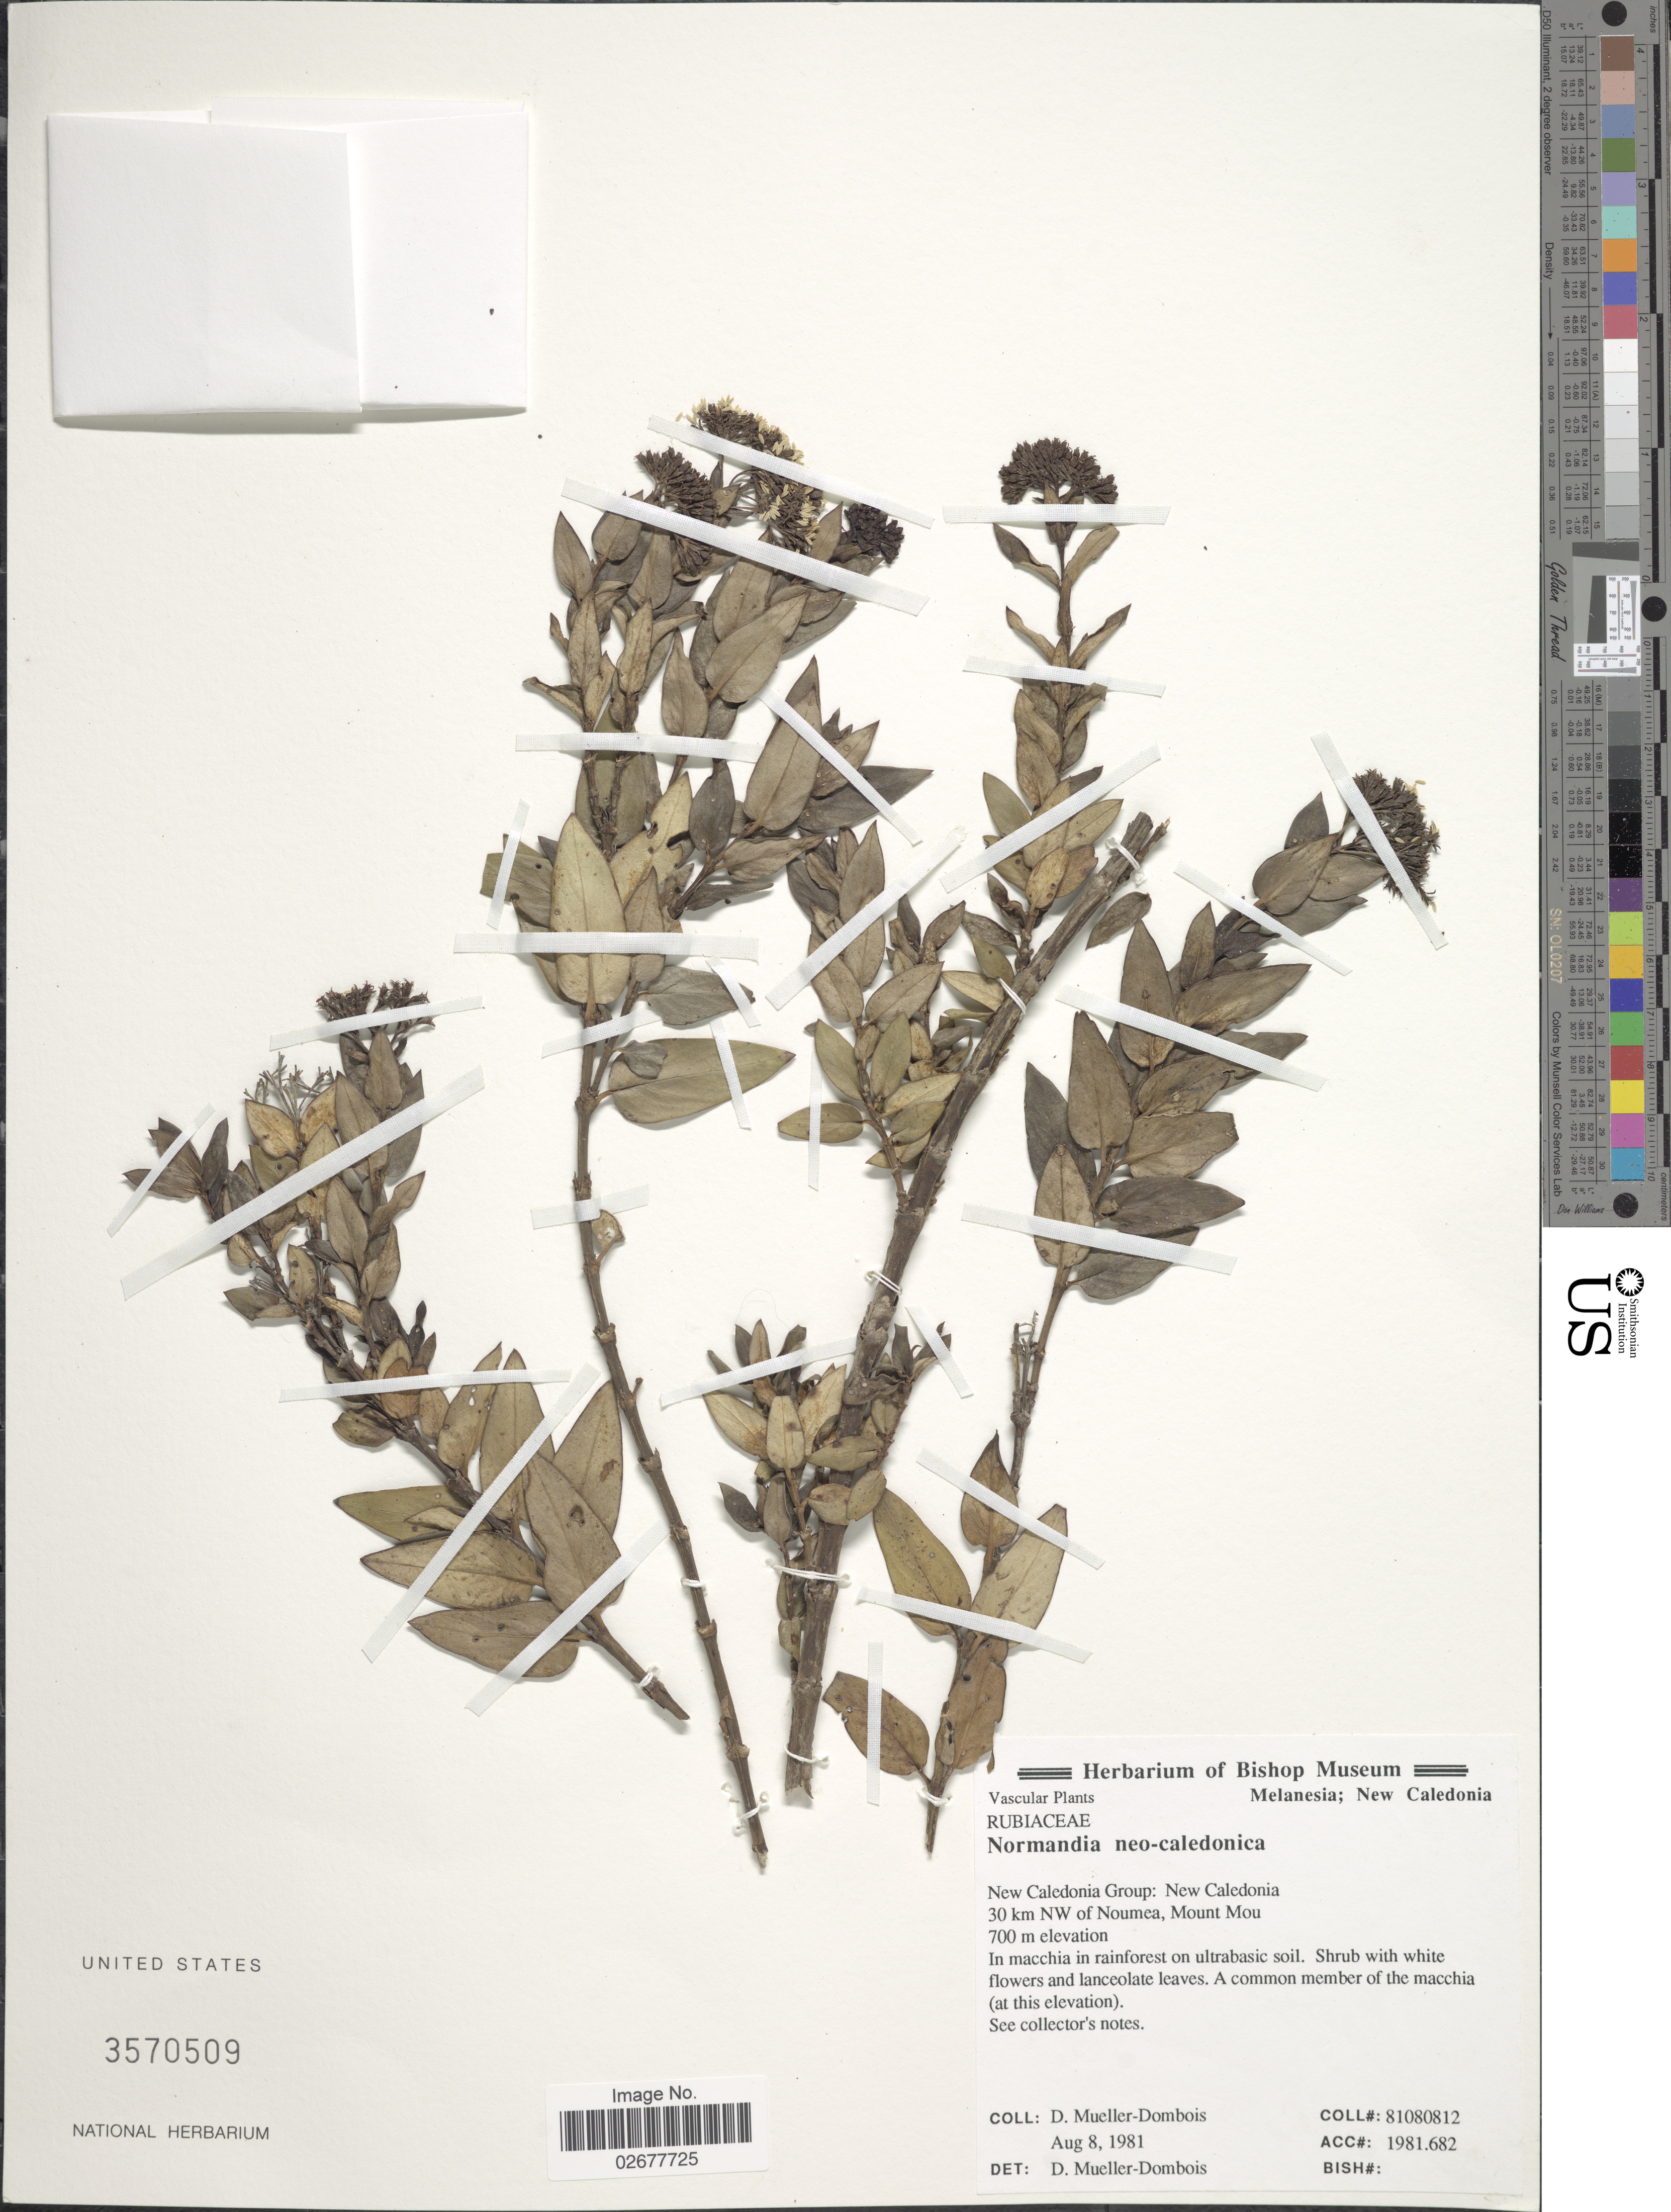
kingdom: Plantae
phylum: Tracheophyta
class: Magnoliopsida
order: Gentianales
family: Rubiaceae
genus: Normandia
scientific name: Normandia neocaledonica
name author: Hook. f.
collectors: D. Mueller-Dombois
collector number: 81080812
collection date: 1981-08-08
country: New Caledonia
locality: New Caldonia Group. 30 km NW of Noumea, Mount Mou.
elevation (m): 700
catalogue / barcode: US 3570509